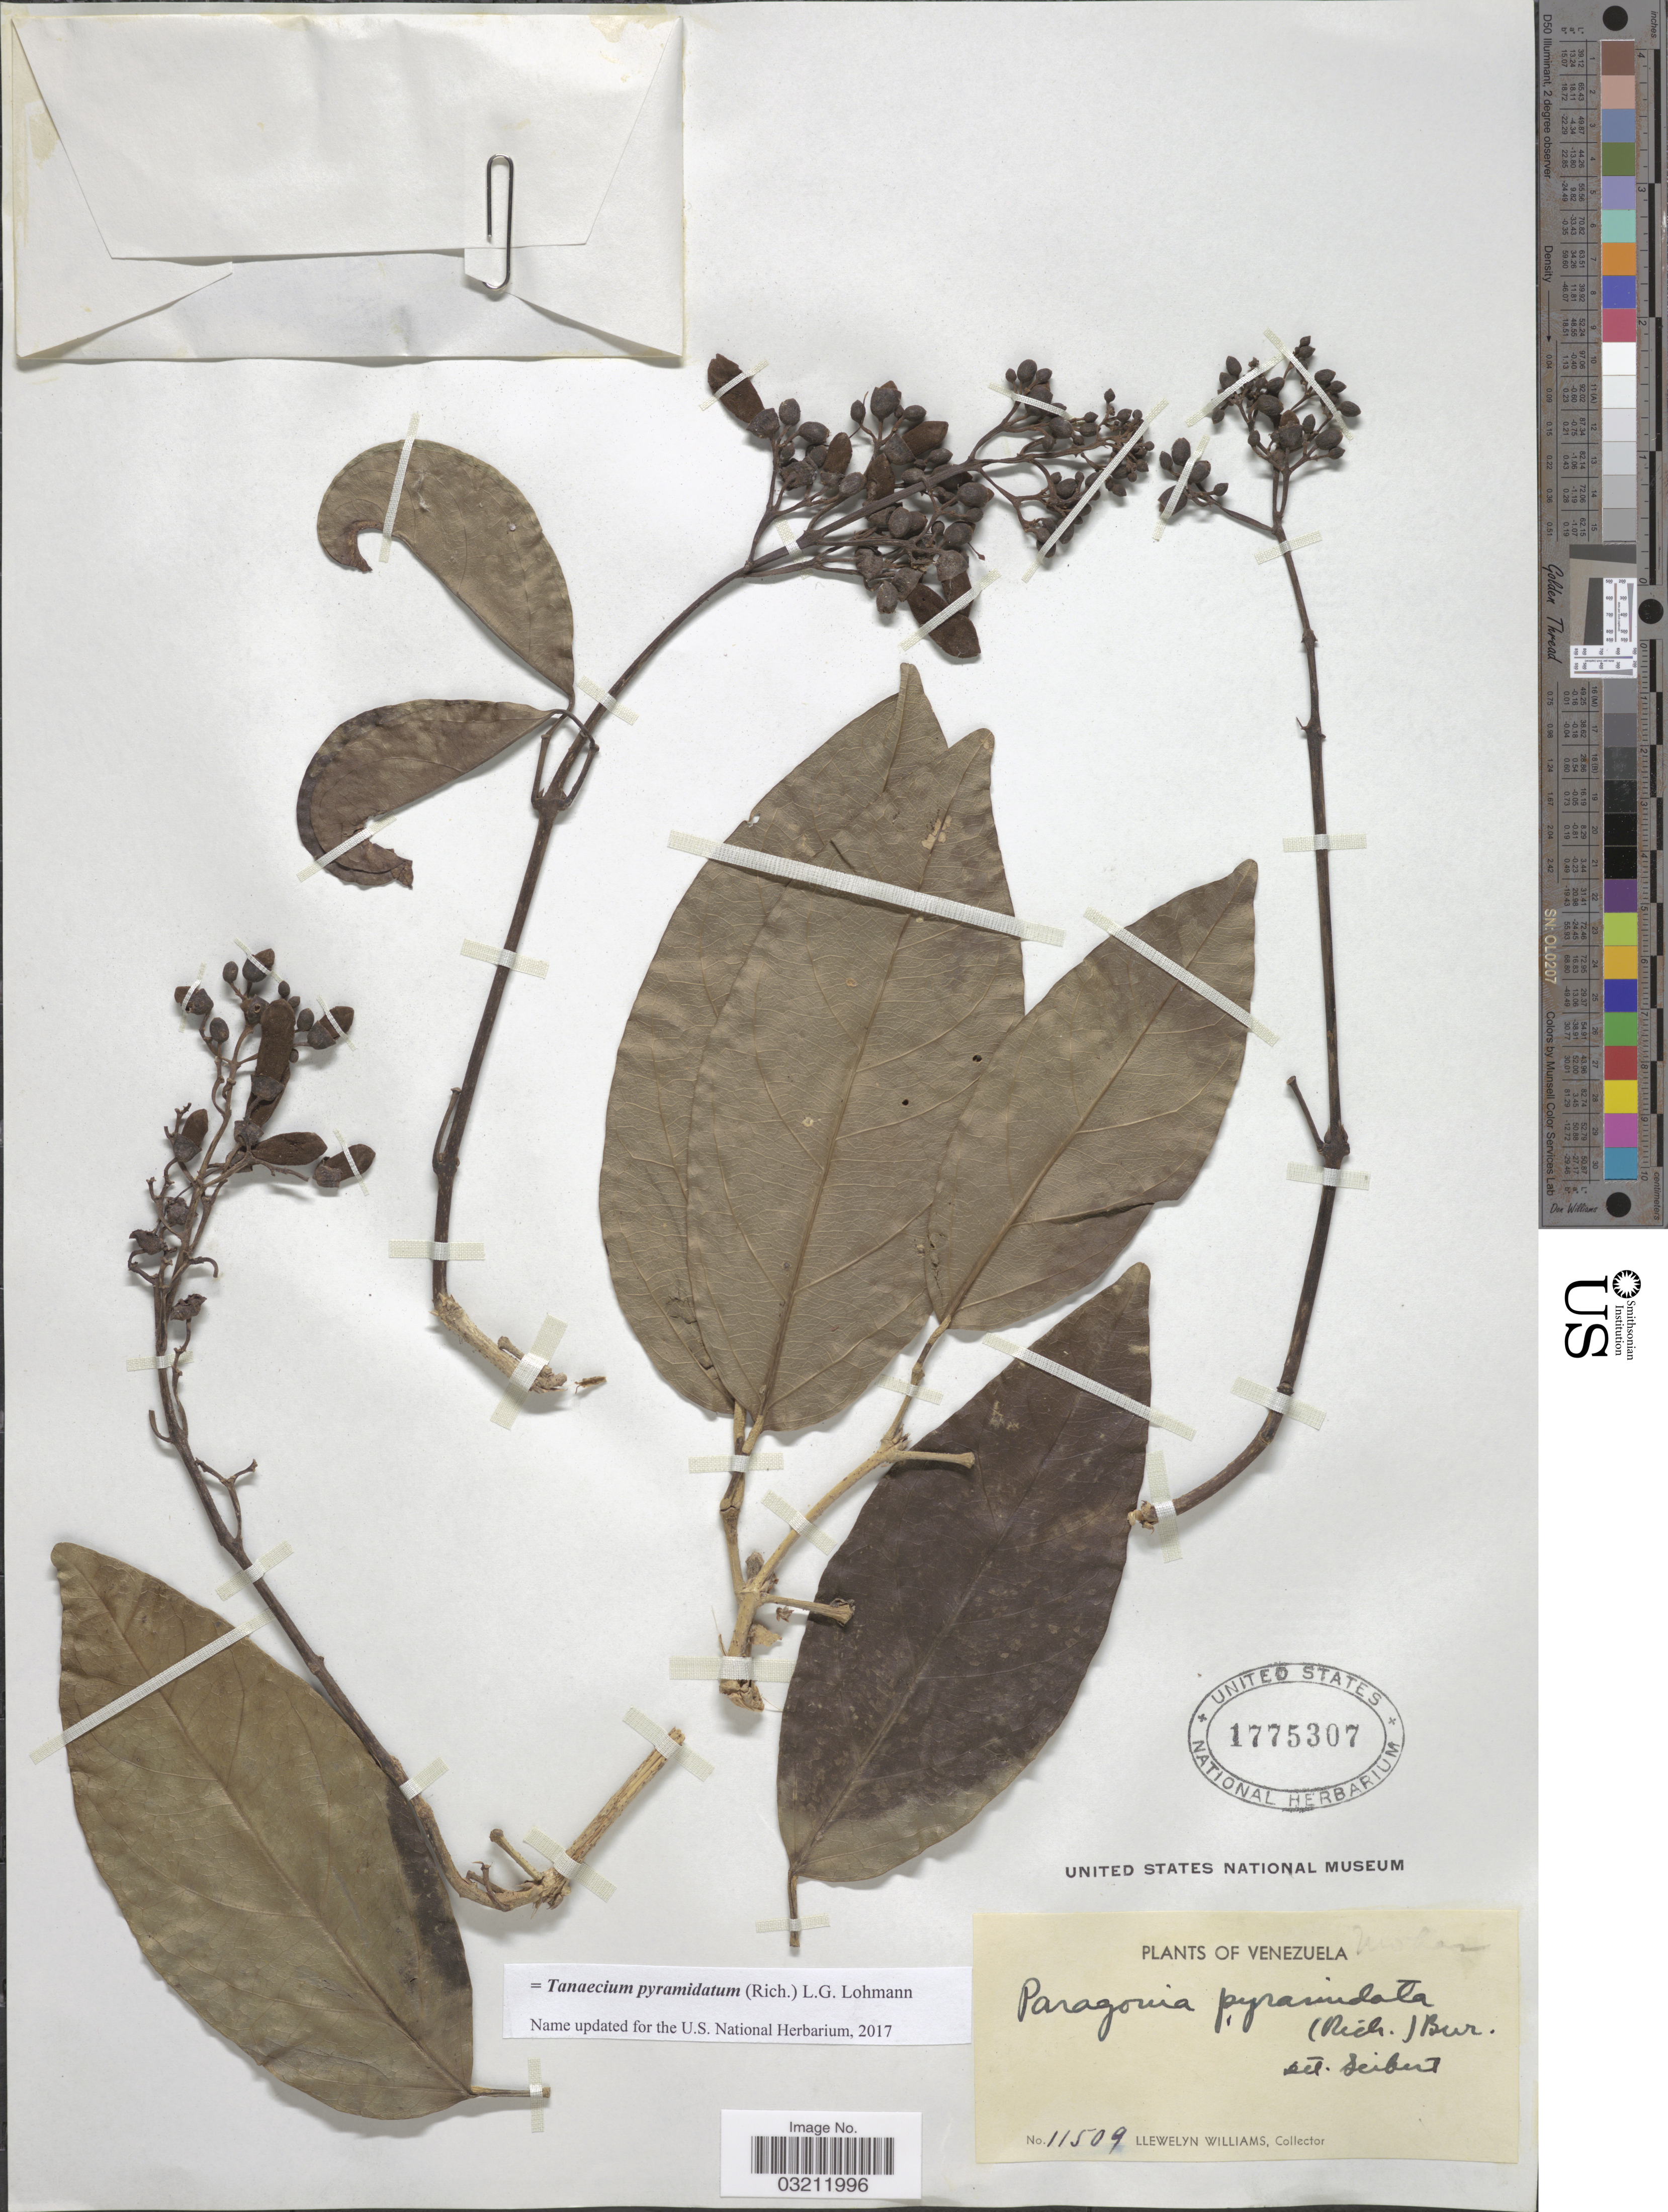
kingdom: Plantae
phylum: Tracheophyta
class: Magnoliopsida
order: Lamiales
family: Bignoniaceae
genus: Tanaecium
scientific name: Tanaecium pyramidatum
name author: (Rich.) L.G. Lohmann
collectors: Ll. Williams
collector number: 11509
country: Venezuela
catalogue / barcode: US 1775307